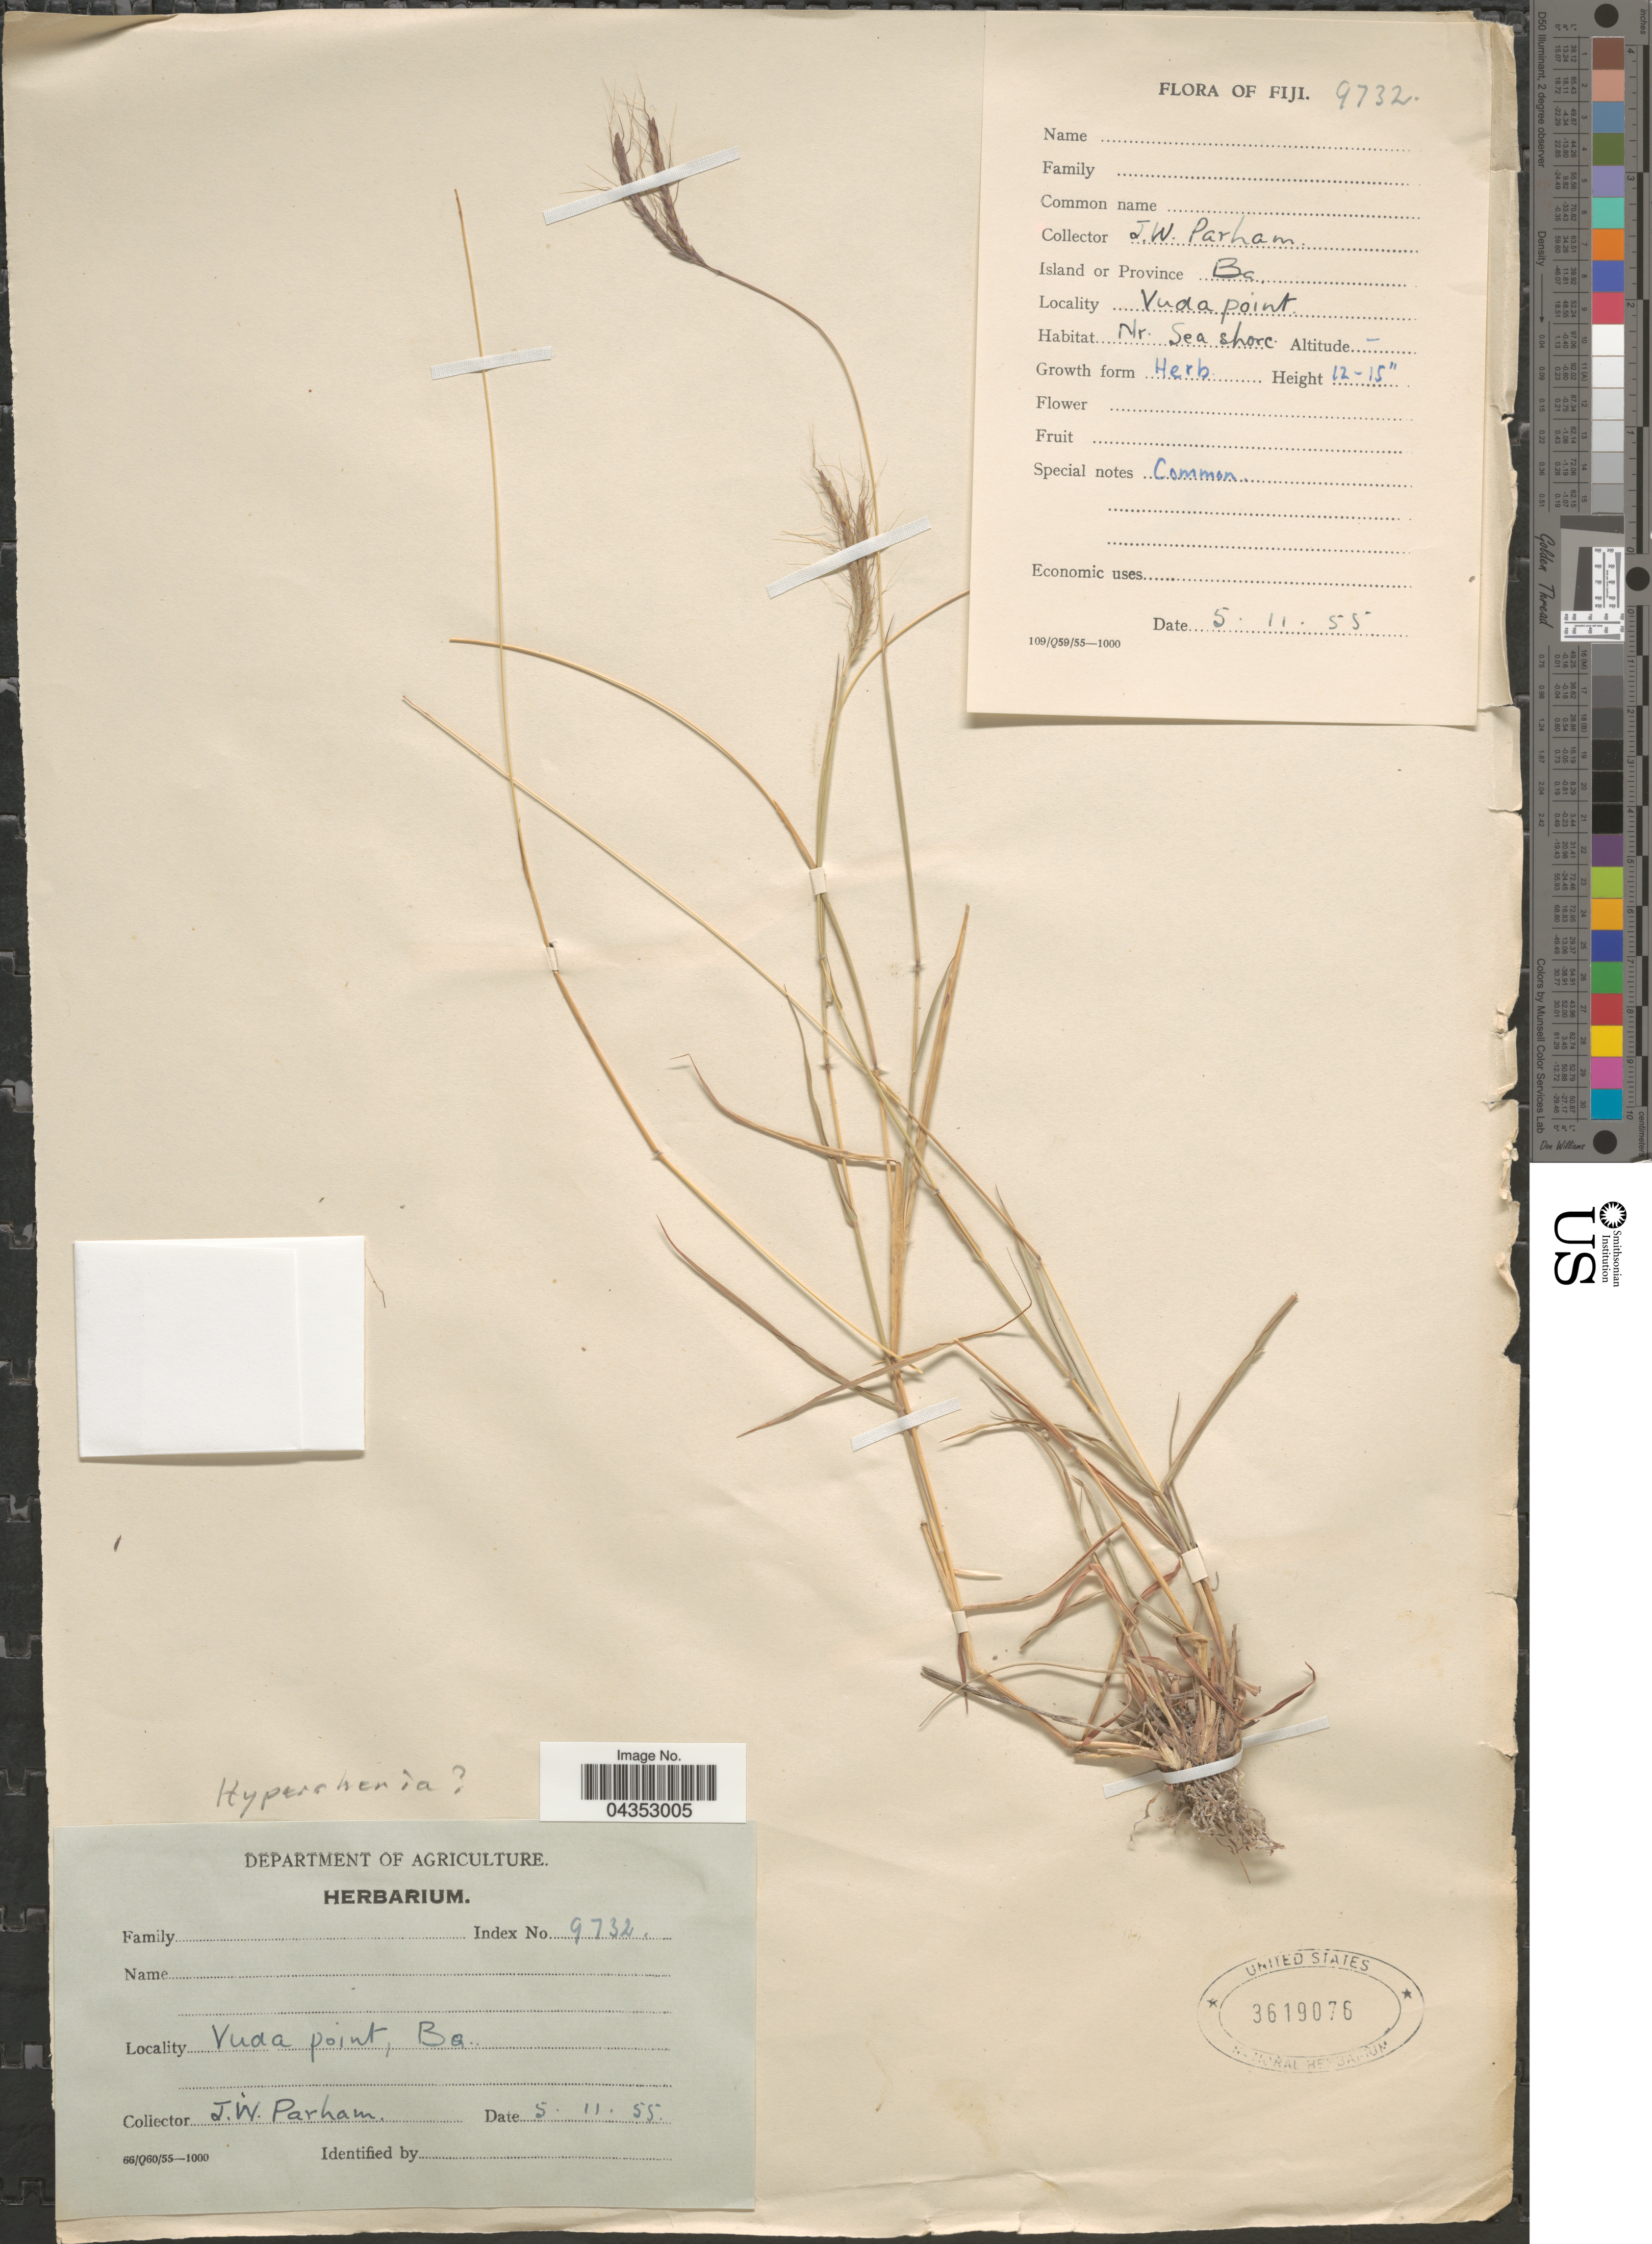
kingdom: Plantae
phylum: Tracheophyta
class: Liliopsida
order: Poales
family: Poaceae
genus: Hyparrhenia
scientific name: Hyparrhenia sp.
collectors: J. Parham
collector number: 9732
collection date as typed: Transcribed d/m/y: 5/11/55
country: Fiji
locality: Vuda point, Ba.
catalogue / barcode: US 3619076